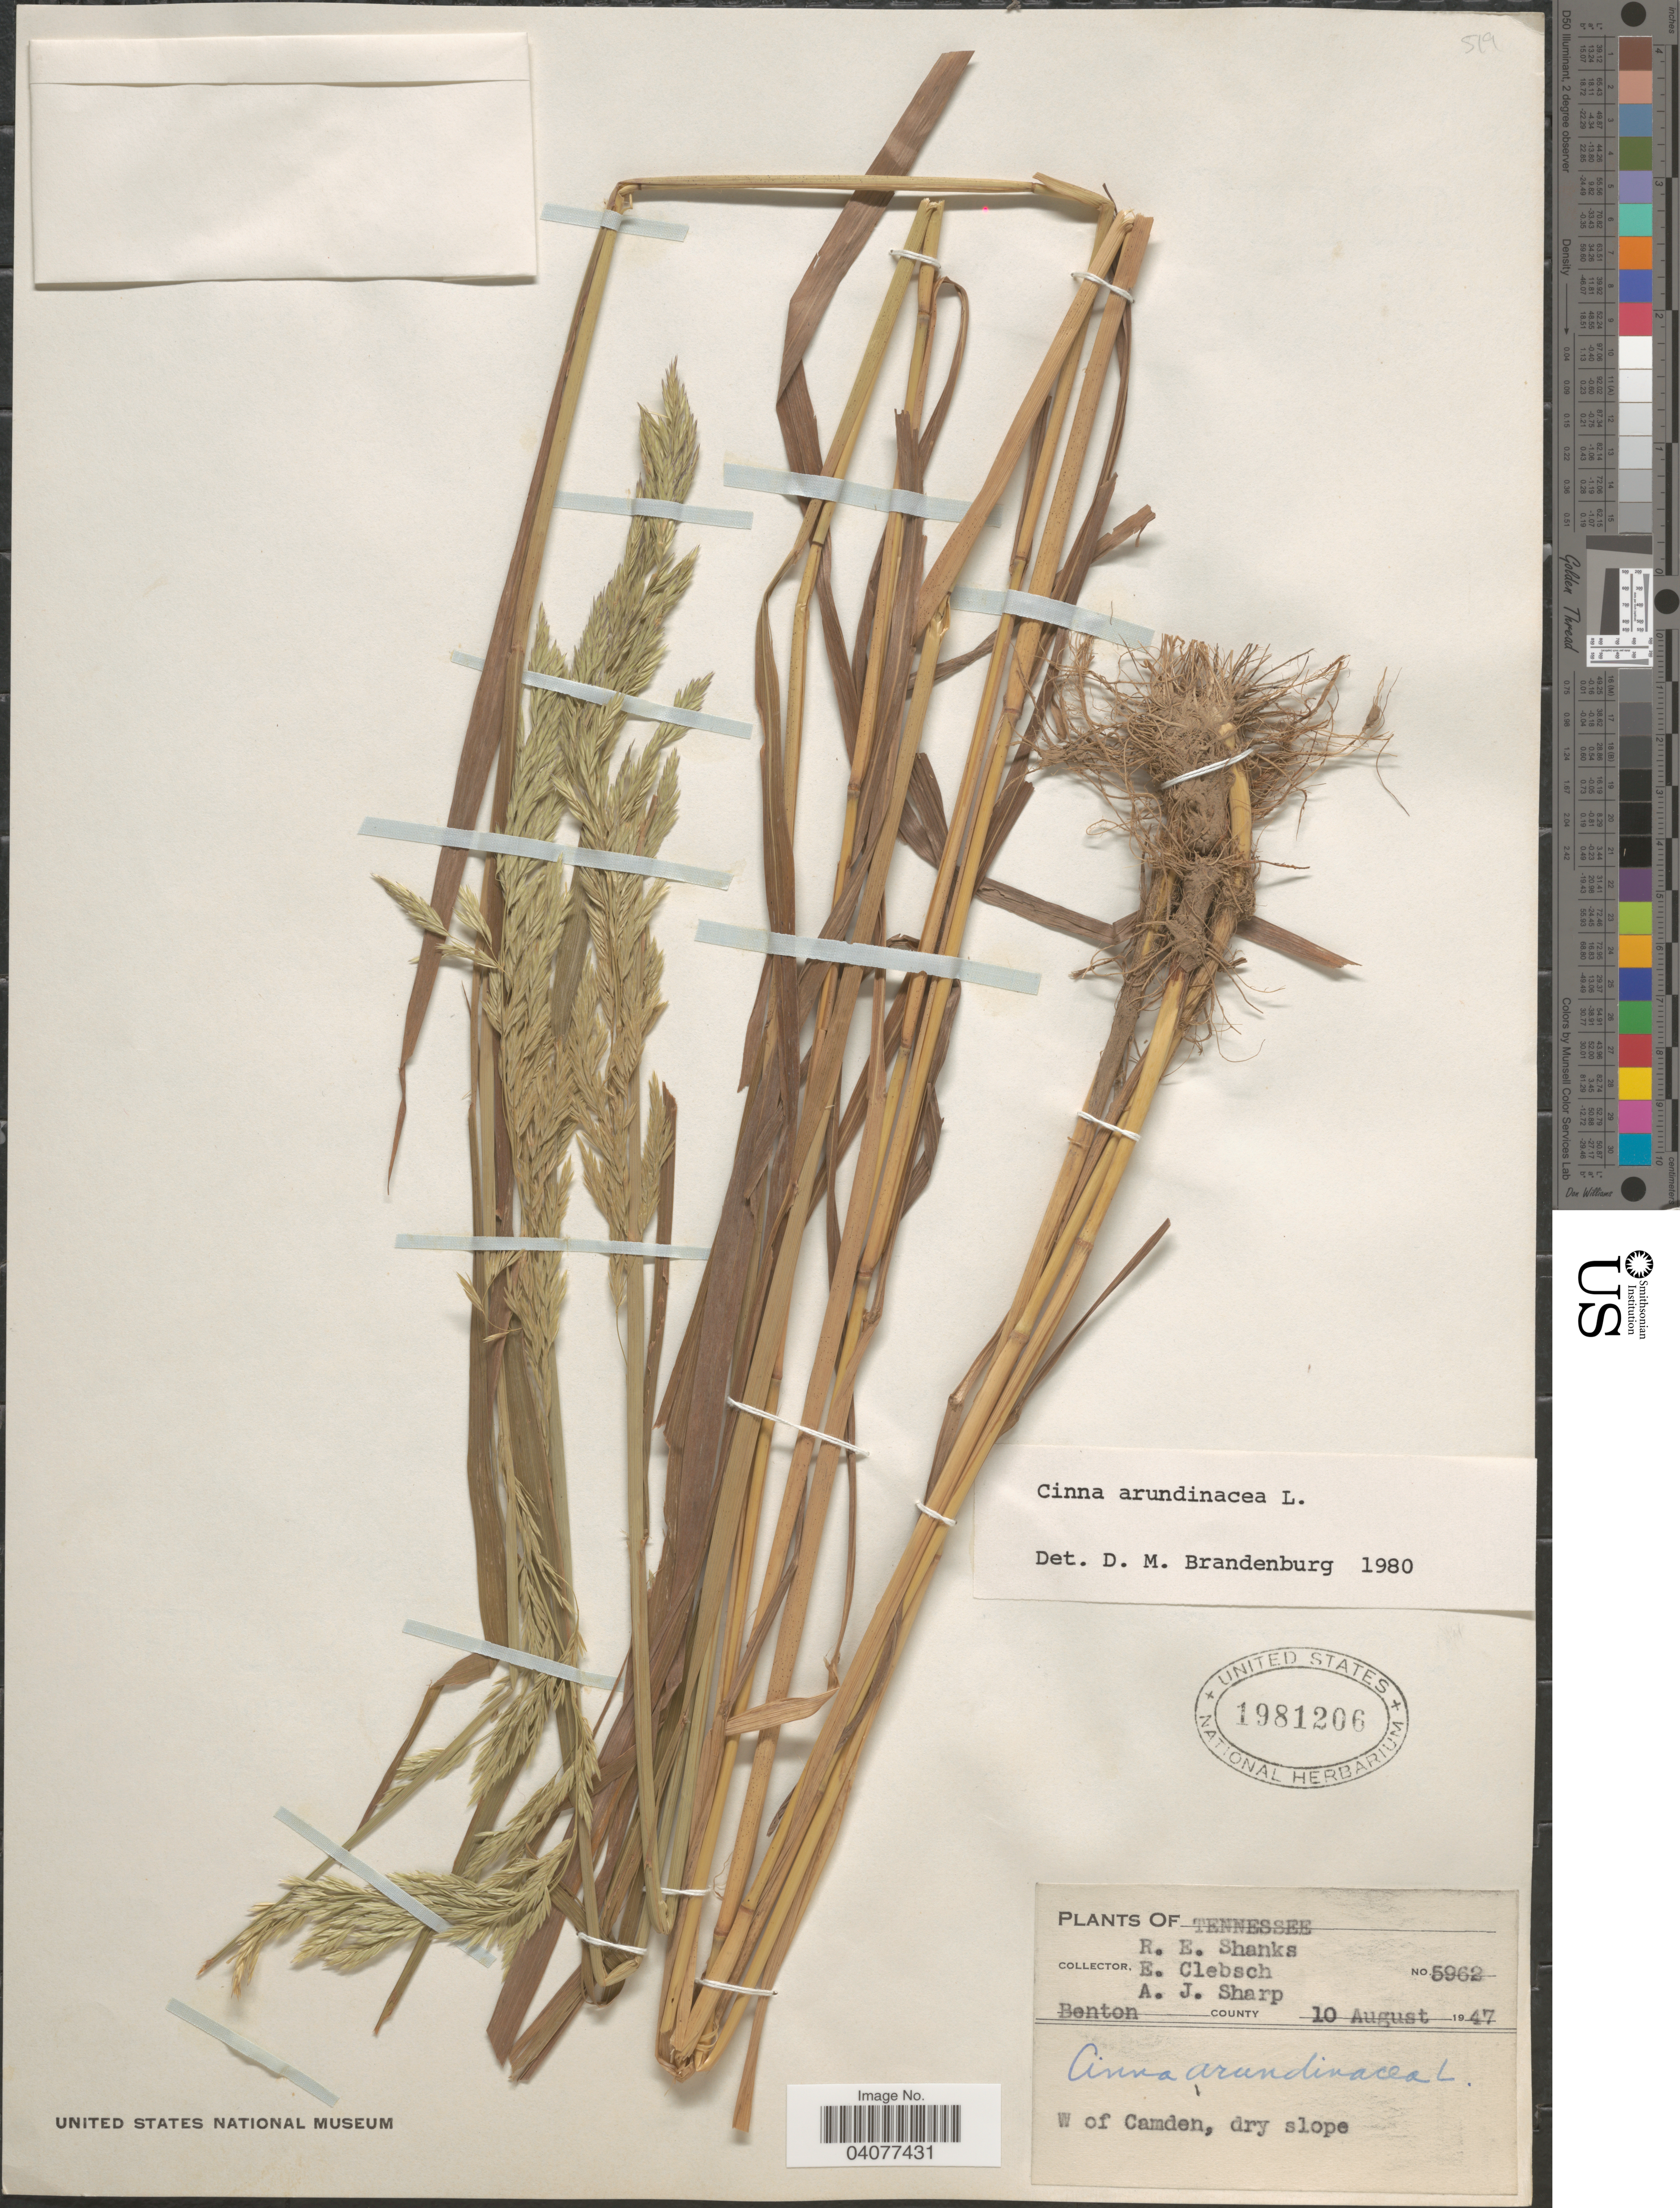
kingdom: Plantae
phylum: Tracheophyta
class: Liliopsida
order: Poales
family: Poaceae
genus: Cinna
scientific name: Cinna arundinacea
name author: L.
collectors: R. Shanks, E. Clebsch & A. J. Sharp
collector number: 5962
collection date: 1947-08-10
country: United States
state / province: Tennessee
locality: Benton County. W of Camden.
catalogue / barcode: US 1981206